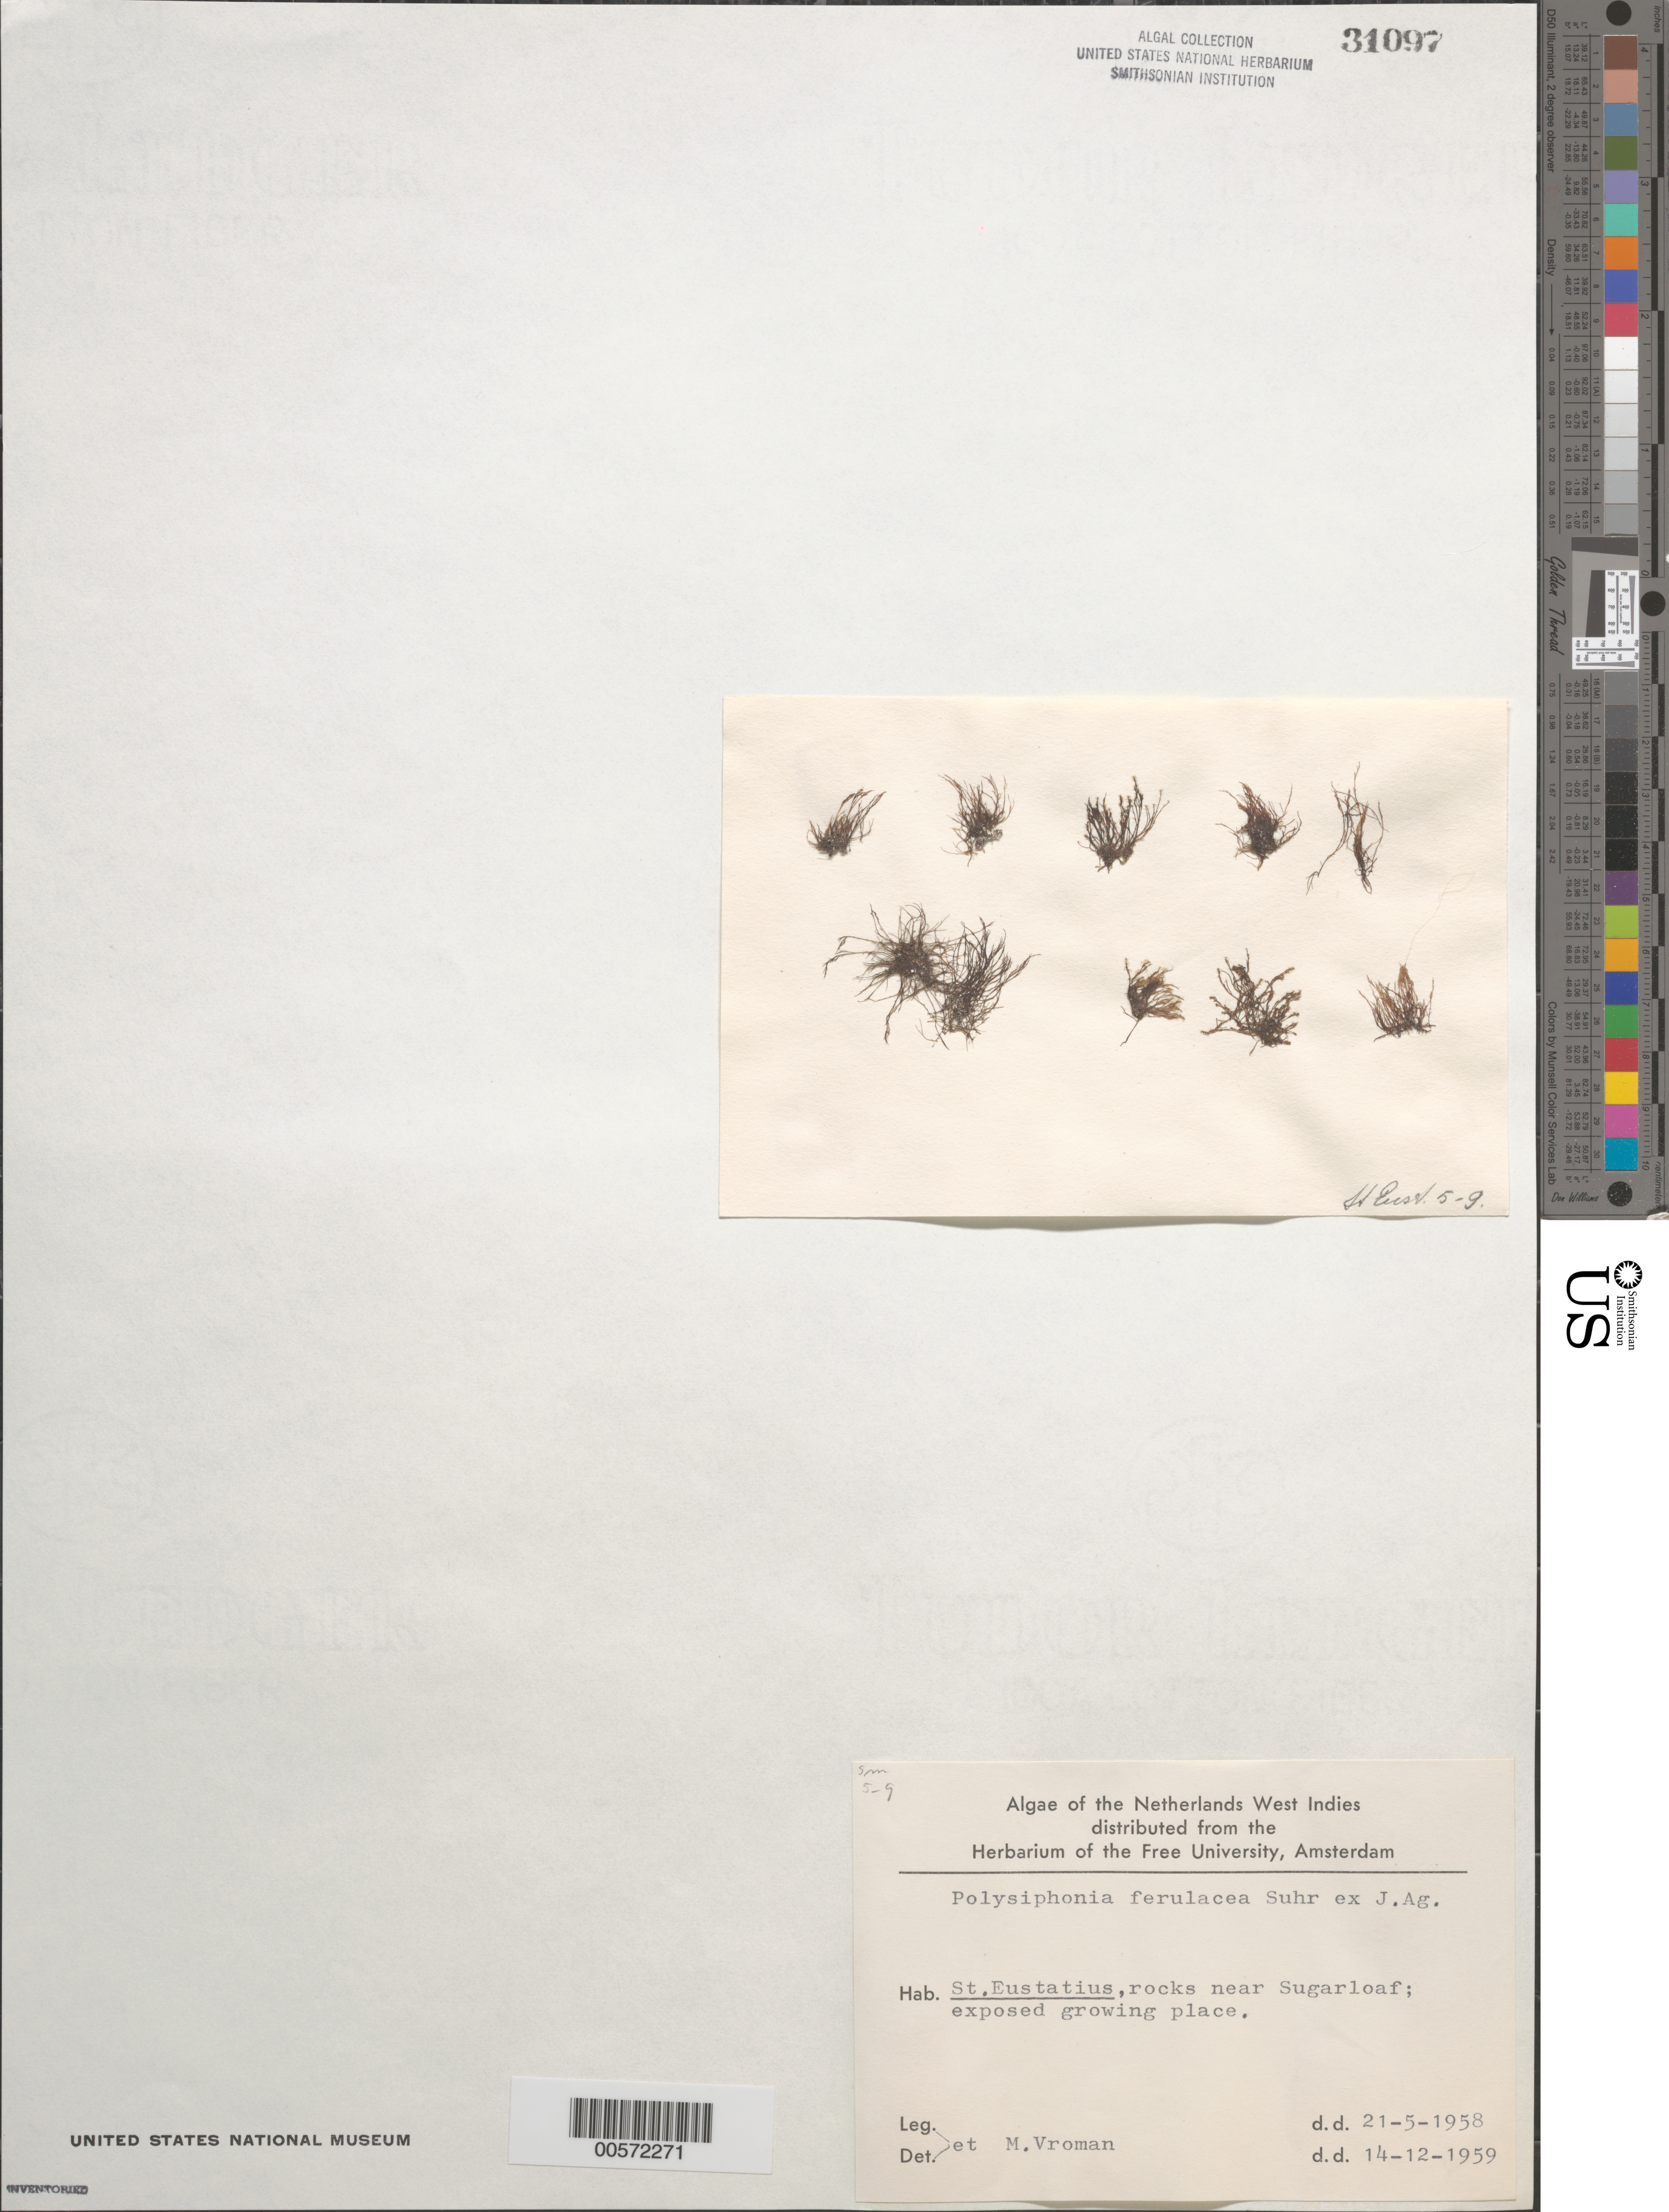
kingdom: Plantae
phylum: Rhodophyta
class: Florideophyceae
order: Ceramiales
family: Rhodomelaceae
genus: Melanothamnus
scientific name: Melanothamnus ferulaceus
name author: (Suhr ex J. Agardh) Diaz-Tapia & Maggs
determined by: Algae name updating Project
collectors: M. Vroman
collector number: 5-9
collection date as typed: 21 May 1958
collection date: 1958-05-21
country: Netherlands Antilles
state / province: ABC Islands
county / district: Sint Eustatius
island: Sint Eustatius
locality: Near Sugarloaf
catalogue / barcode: US 31097